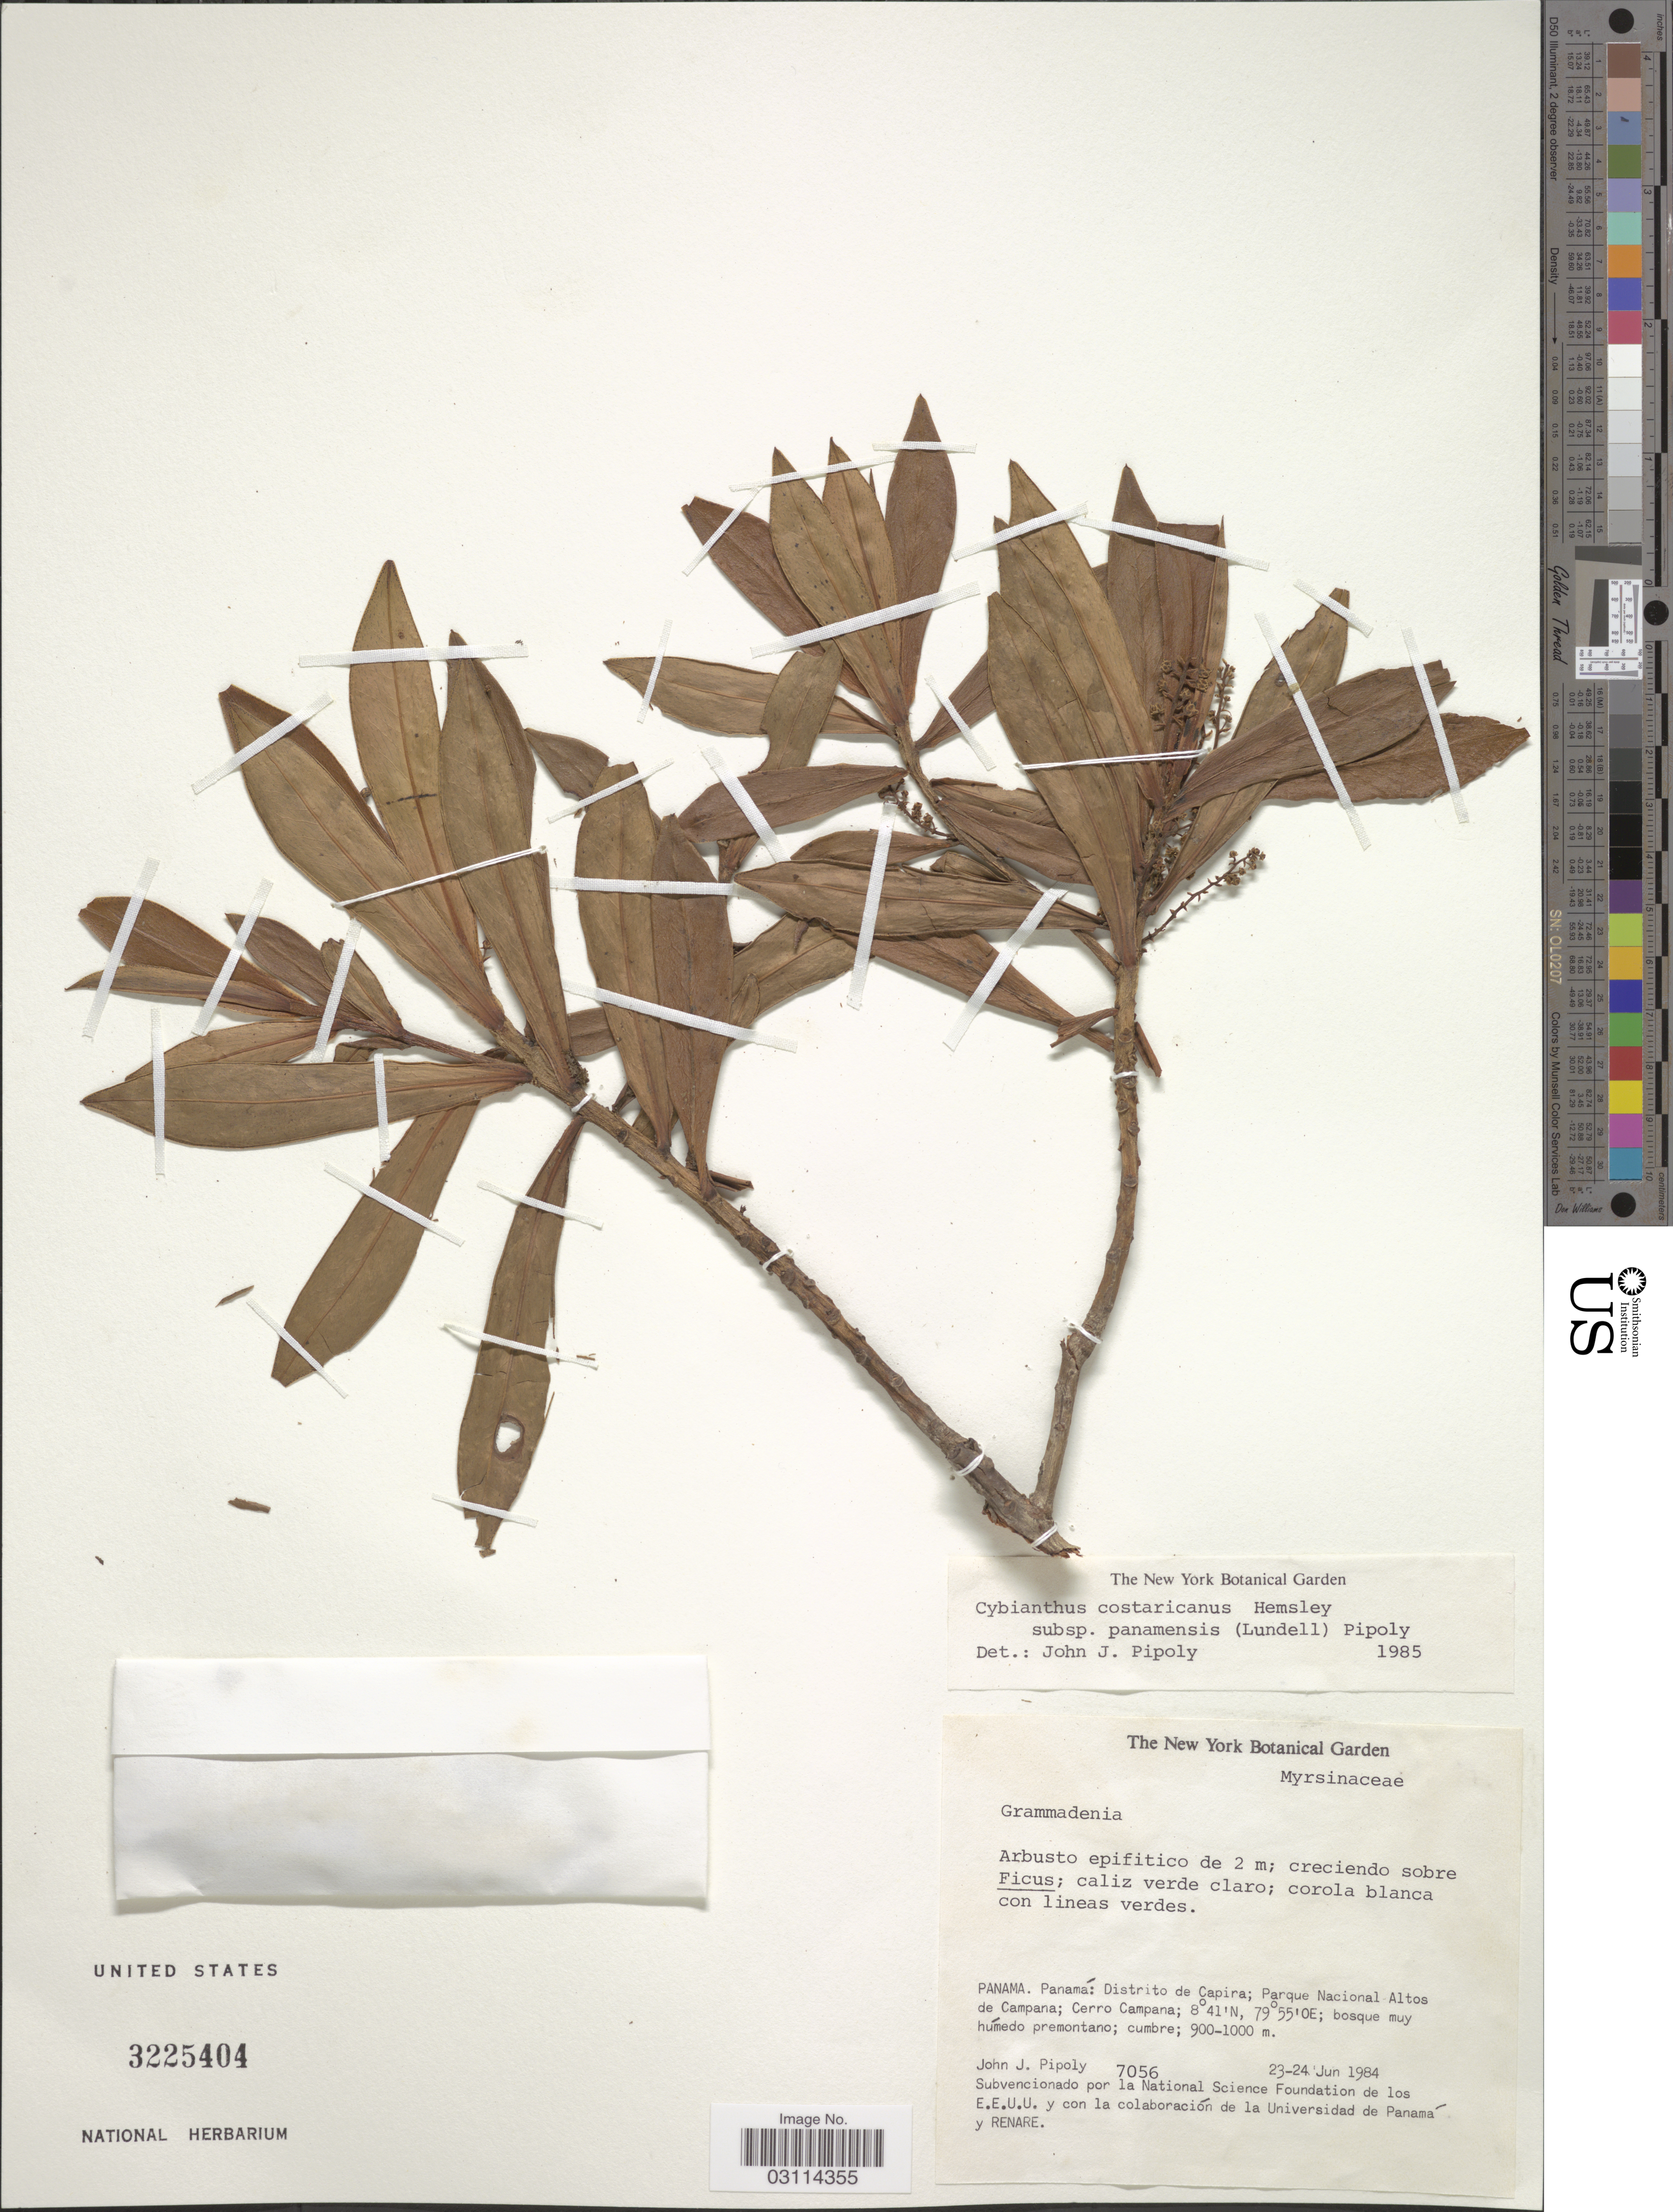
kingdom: Plantae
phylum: Tracheophyta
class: Magnoliopsida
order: Ericales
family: Primulaceae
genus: Cybianthus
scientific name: Cybianthus costaricanus subsp. panamensis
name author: (Lundell) Pipoly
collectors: J. J. Pipoly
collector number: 7056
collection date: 1984-06-23/1984-06-24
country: Panama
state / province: Panamá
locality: Distrito de Capira; Parque Nacional Altos de Campana; Cerro Campana; bosque muy húmedo premontano.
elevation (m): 900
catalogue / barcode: US 3225404